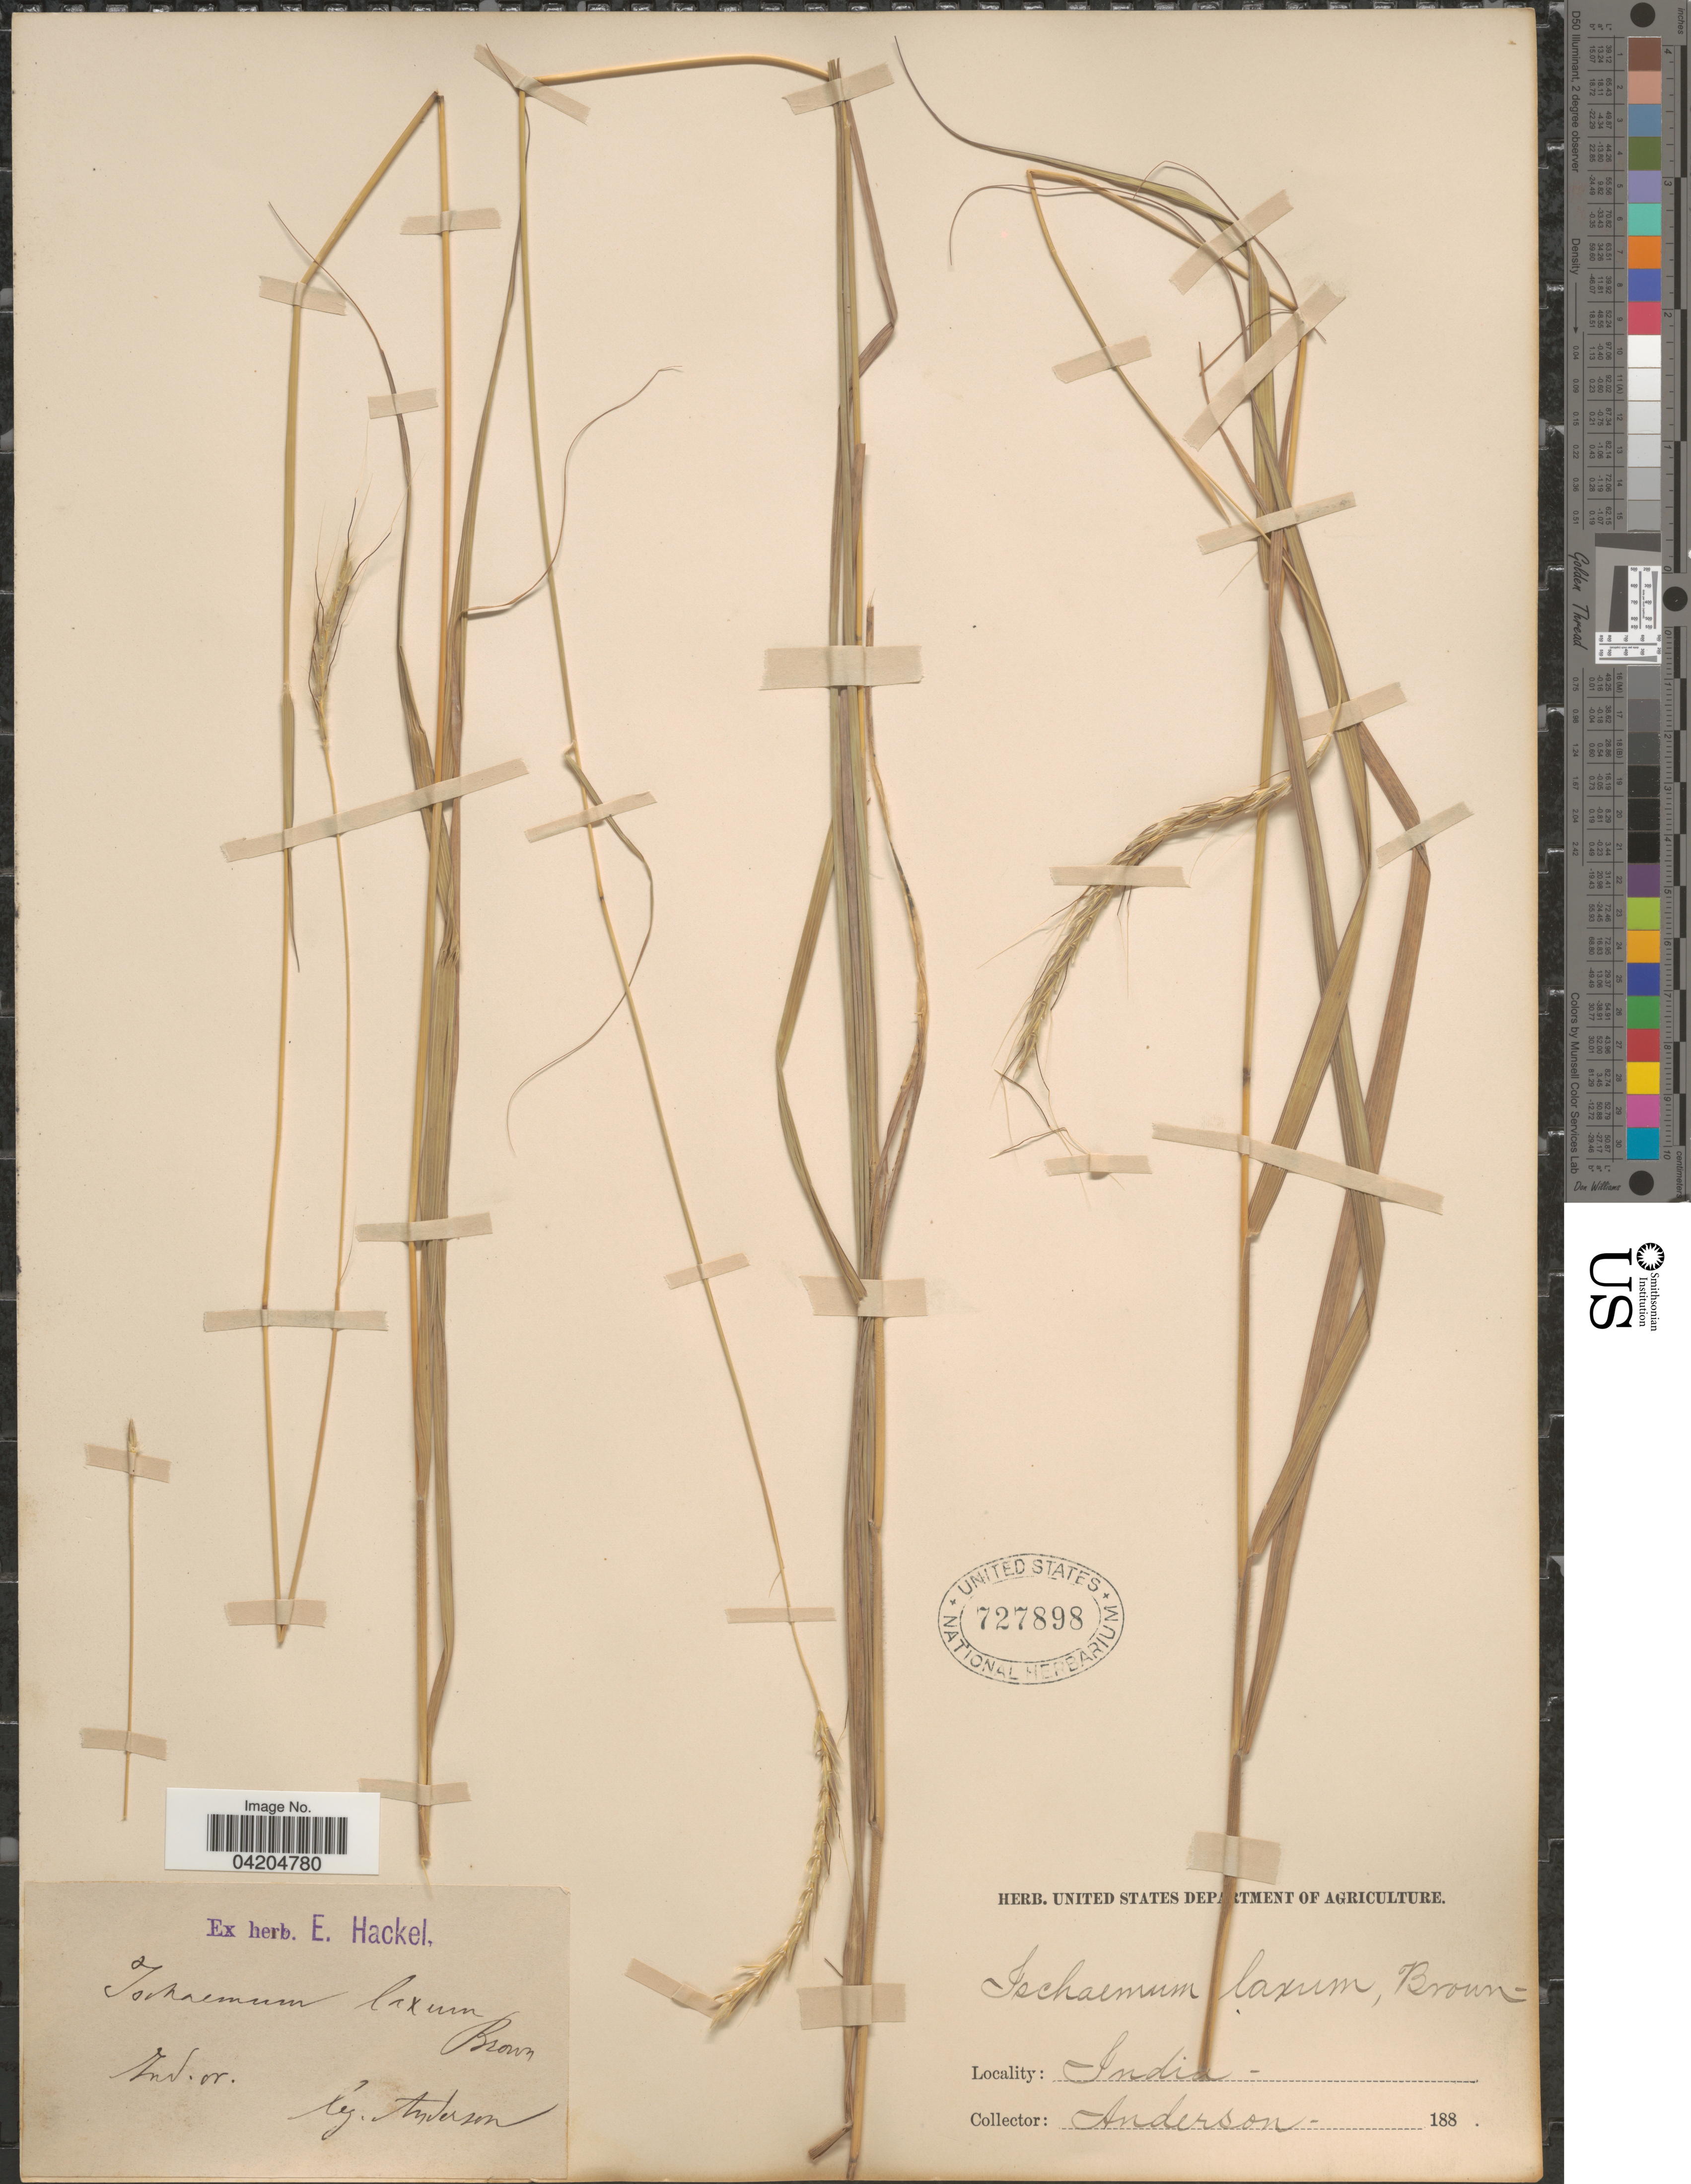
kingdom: Plantae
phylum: Tracheophyta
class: Liliopsida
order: Poales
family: Poaceae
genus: Sehima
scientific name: Sehima nervosa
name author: Stapf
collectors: -. Anderson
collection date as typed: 188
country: India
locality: Ind. or.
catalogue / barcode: US 727898